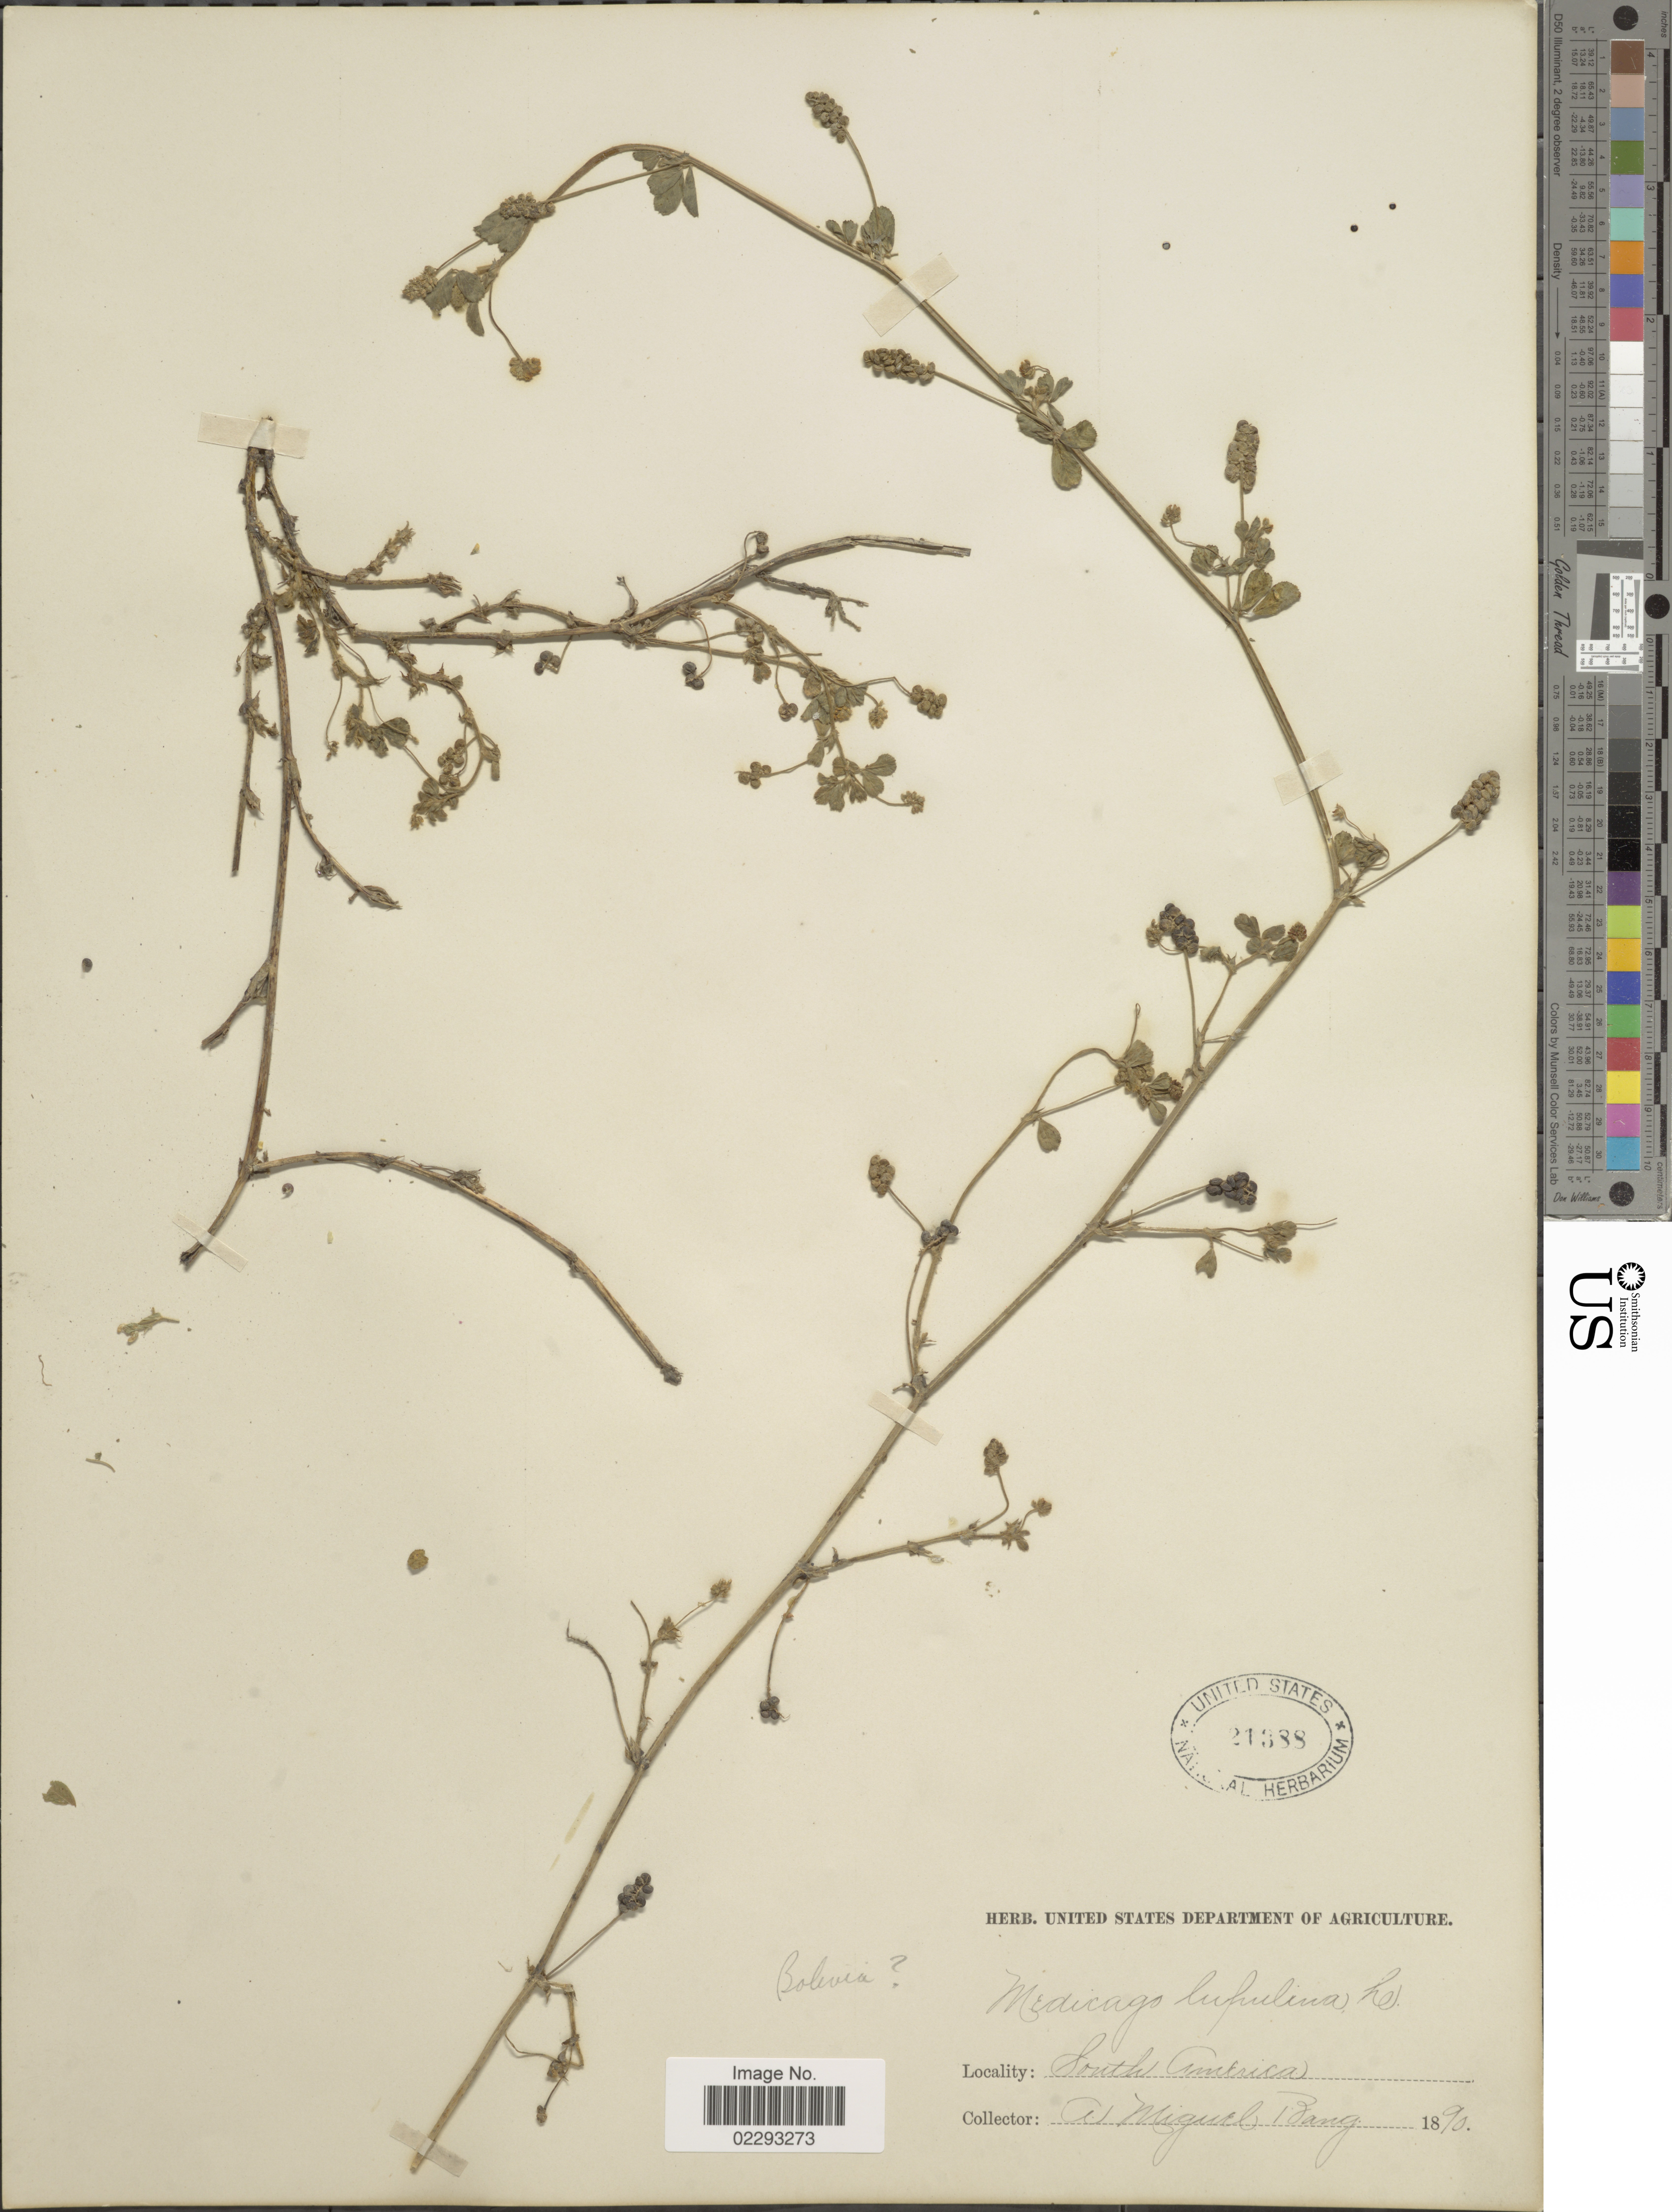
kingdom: Plantae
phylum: Tracheophyta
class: Magnoliopsida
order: Fabales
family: Fabaceae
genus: Medicago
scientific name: Medicago lupulina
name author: L.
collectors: M. Bang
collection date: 1890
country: Bolivia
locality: South America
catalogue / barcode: US 21388